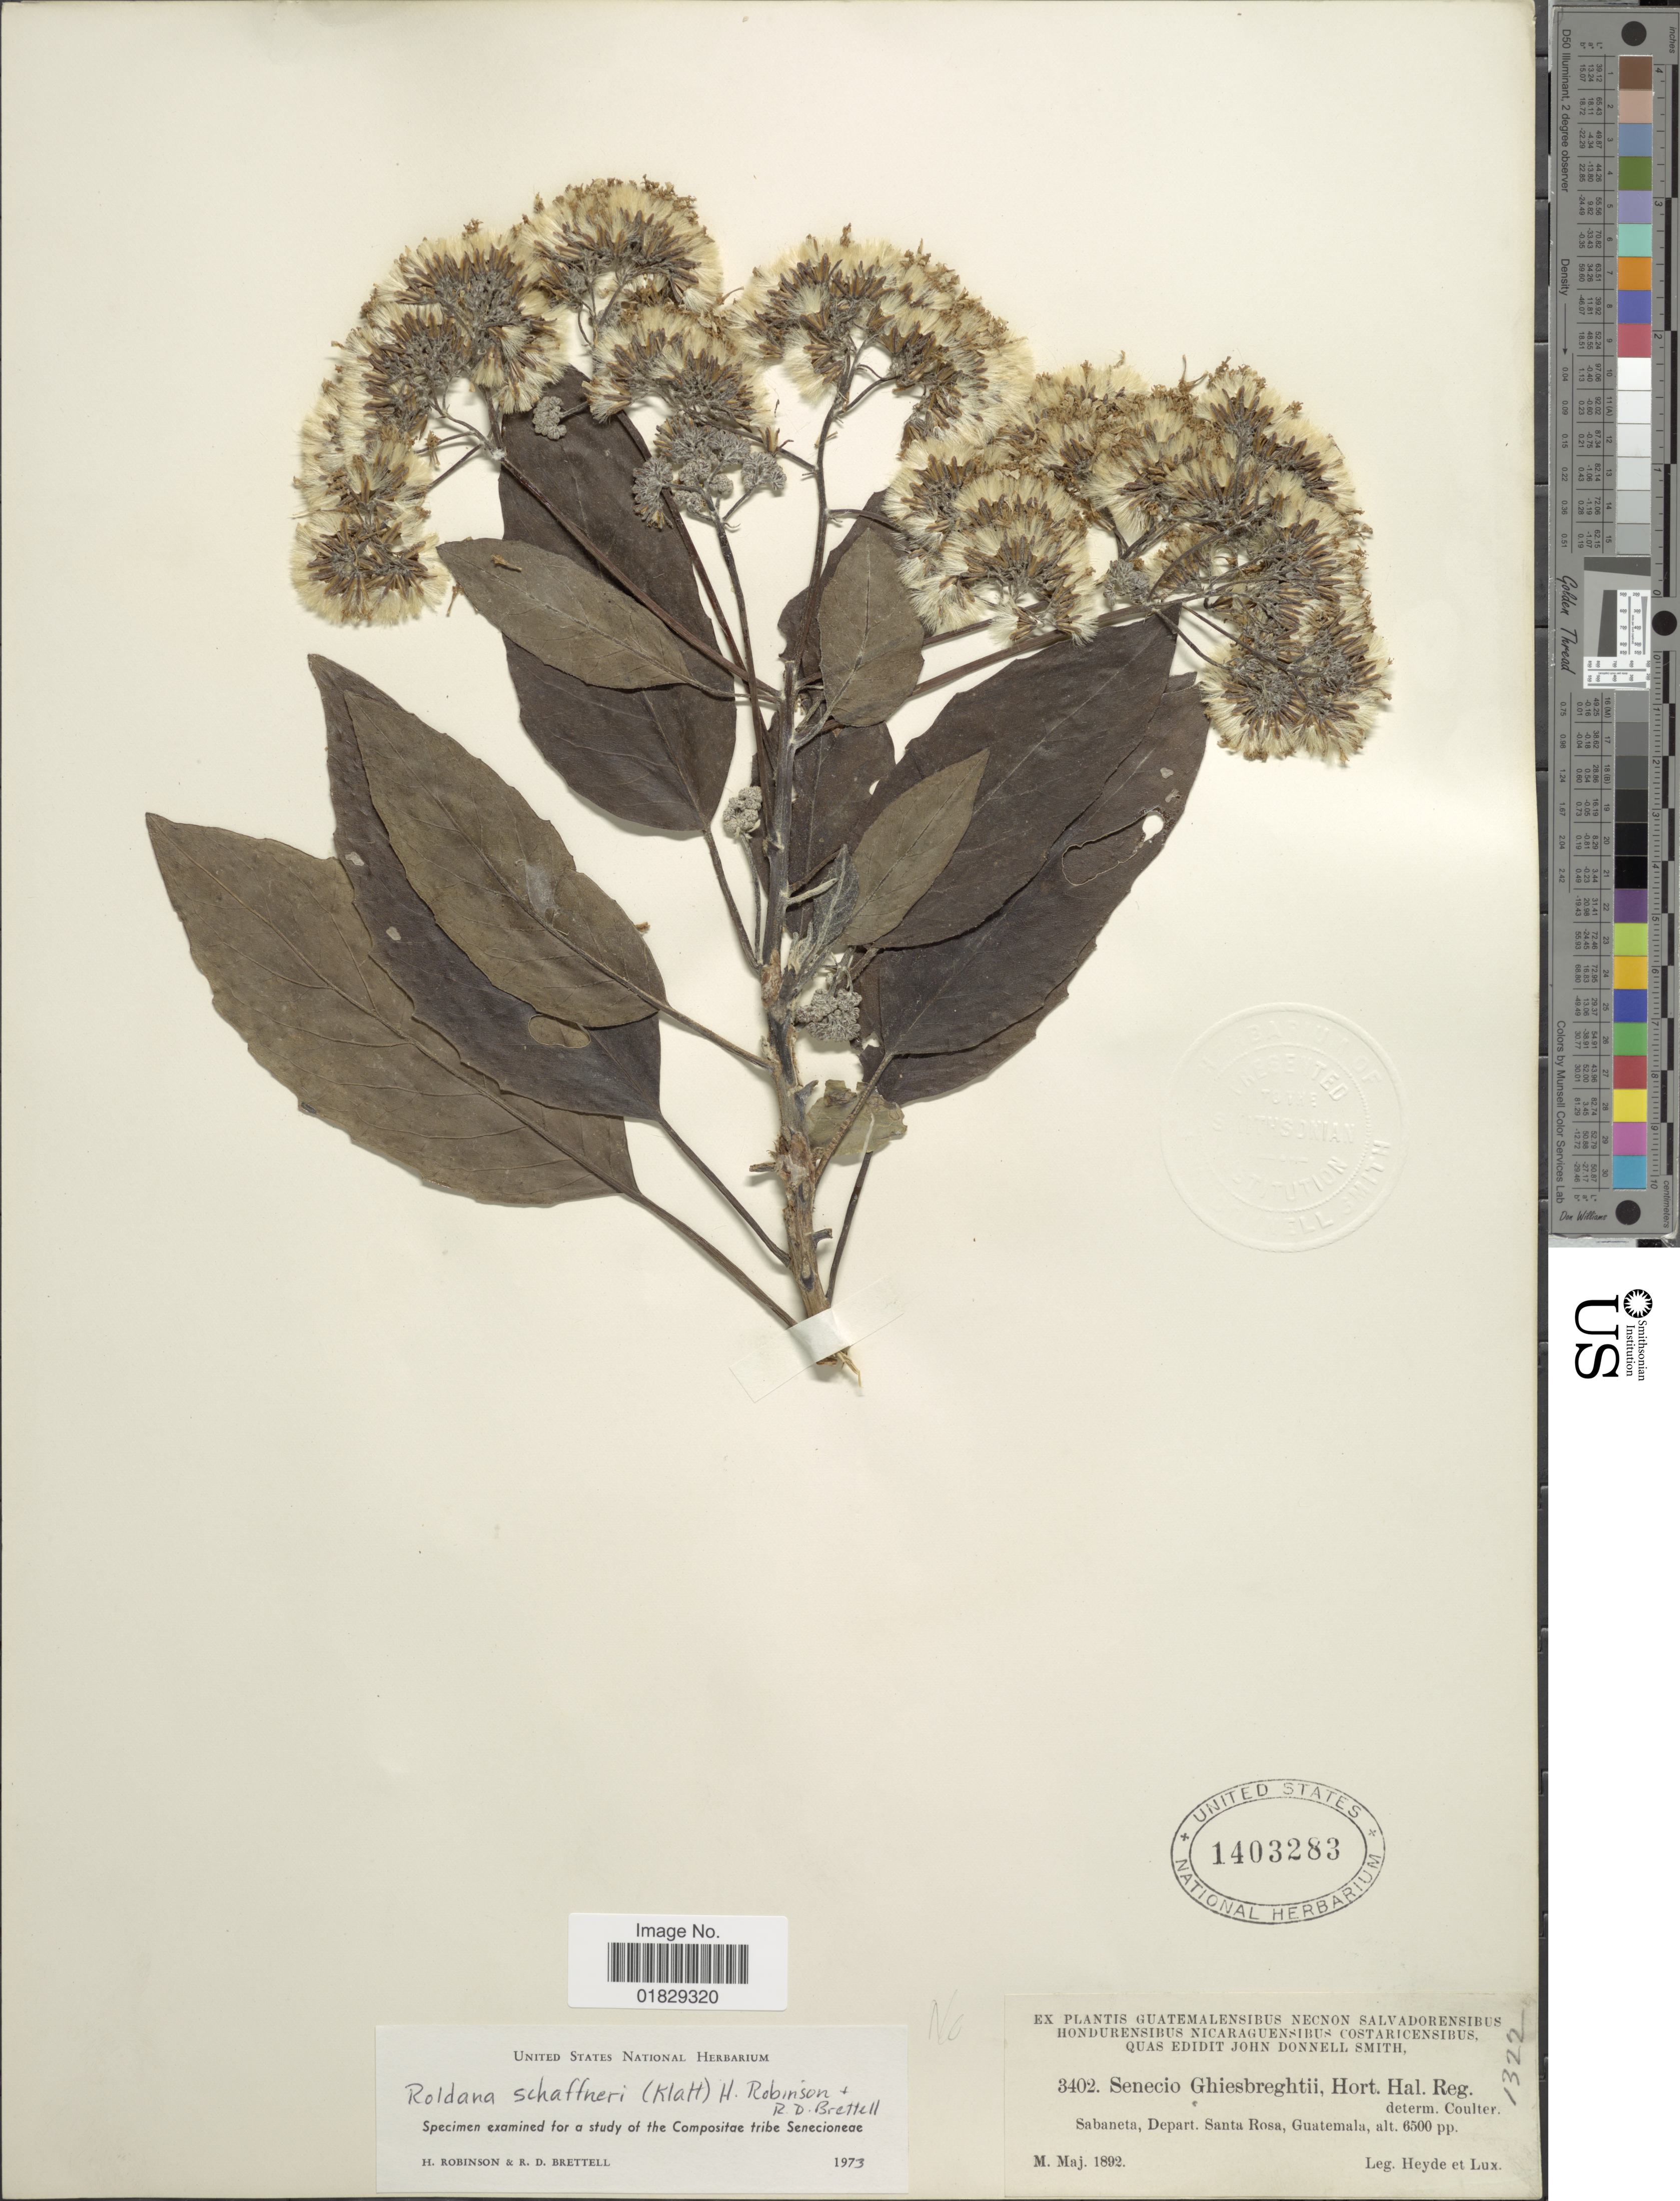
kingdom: Plantae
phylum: Tracheophyta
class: Magnoliopsida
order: Asterales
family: Asteraceae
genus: Roldana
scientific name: Roldana schaffneri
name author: (Sch. Bip. ex Klatt) H. Rob. & Brettell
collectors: Heyde & Lux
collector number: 3402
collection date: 1892-05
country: Guatemala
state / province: Santa Rosa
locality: Sabaneta, Depart. Santa Rosa, Guatemala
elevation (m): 1981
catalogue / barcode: US 1403283